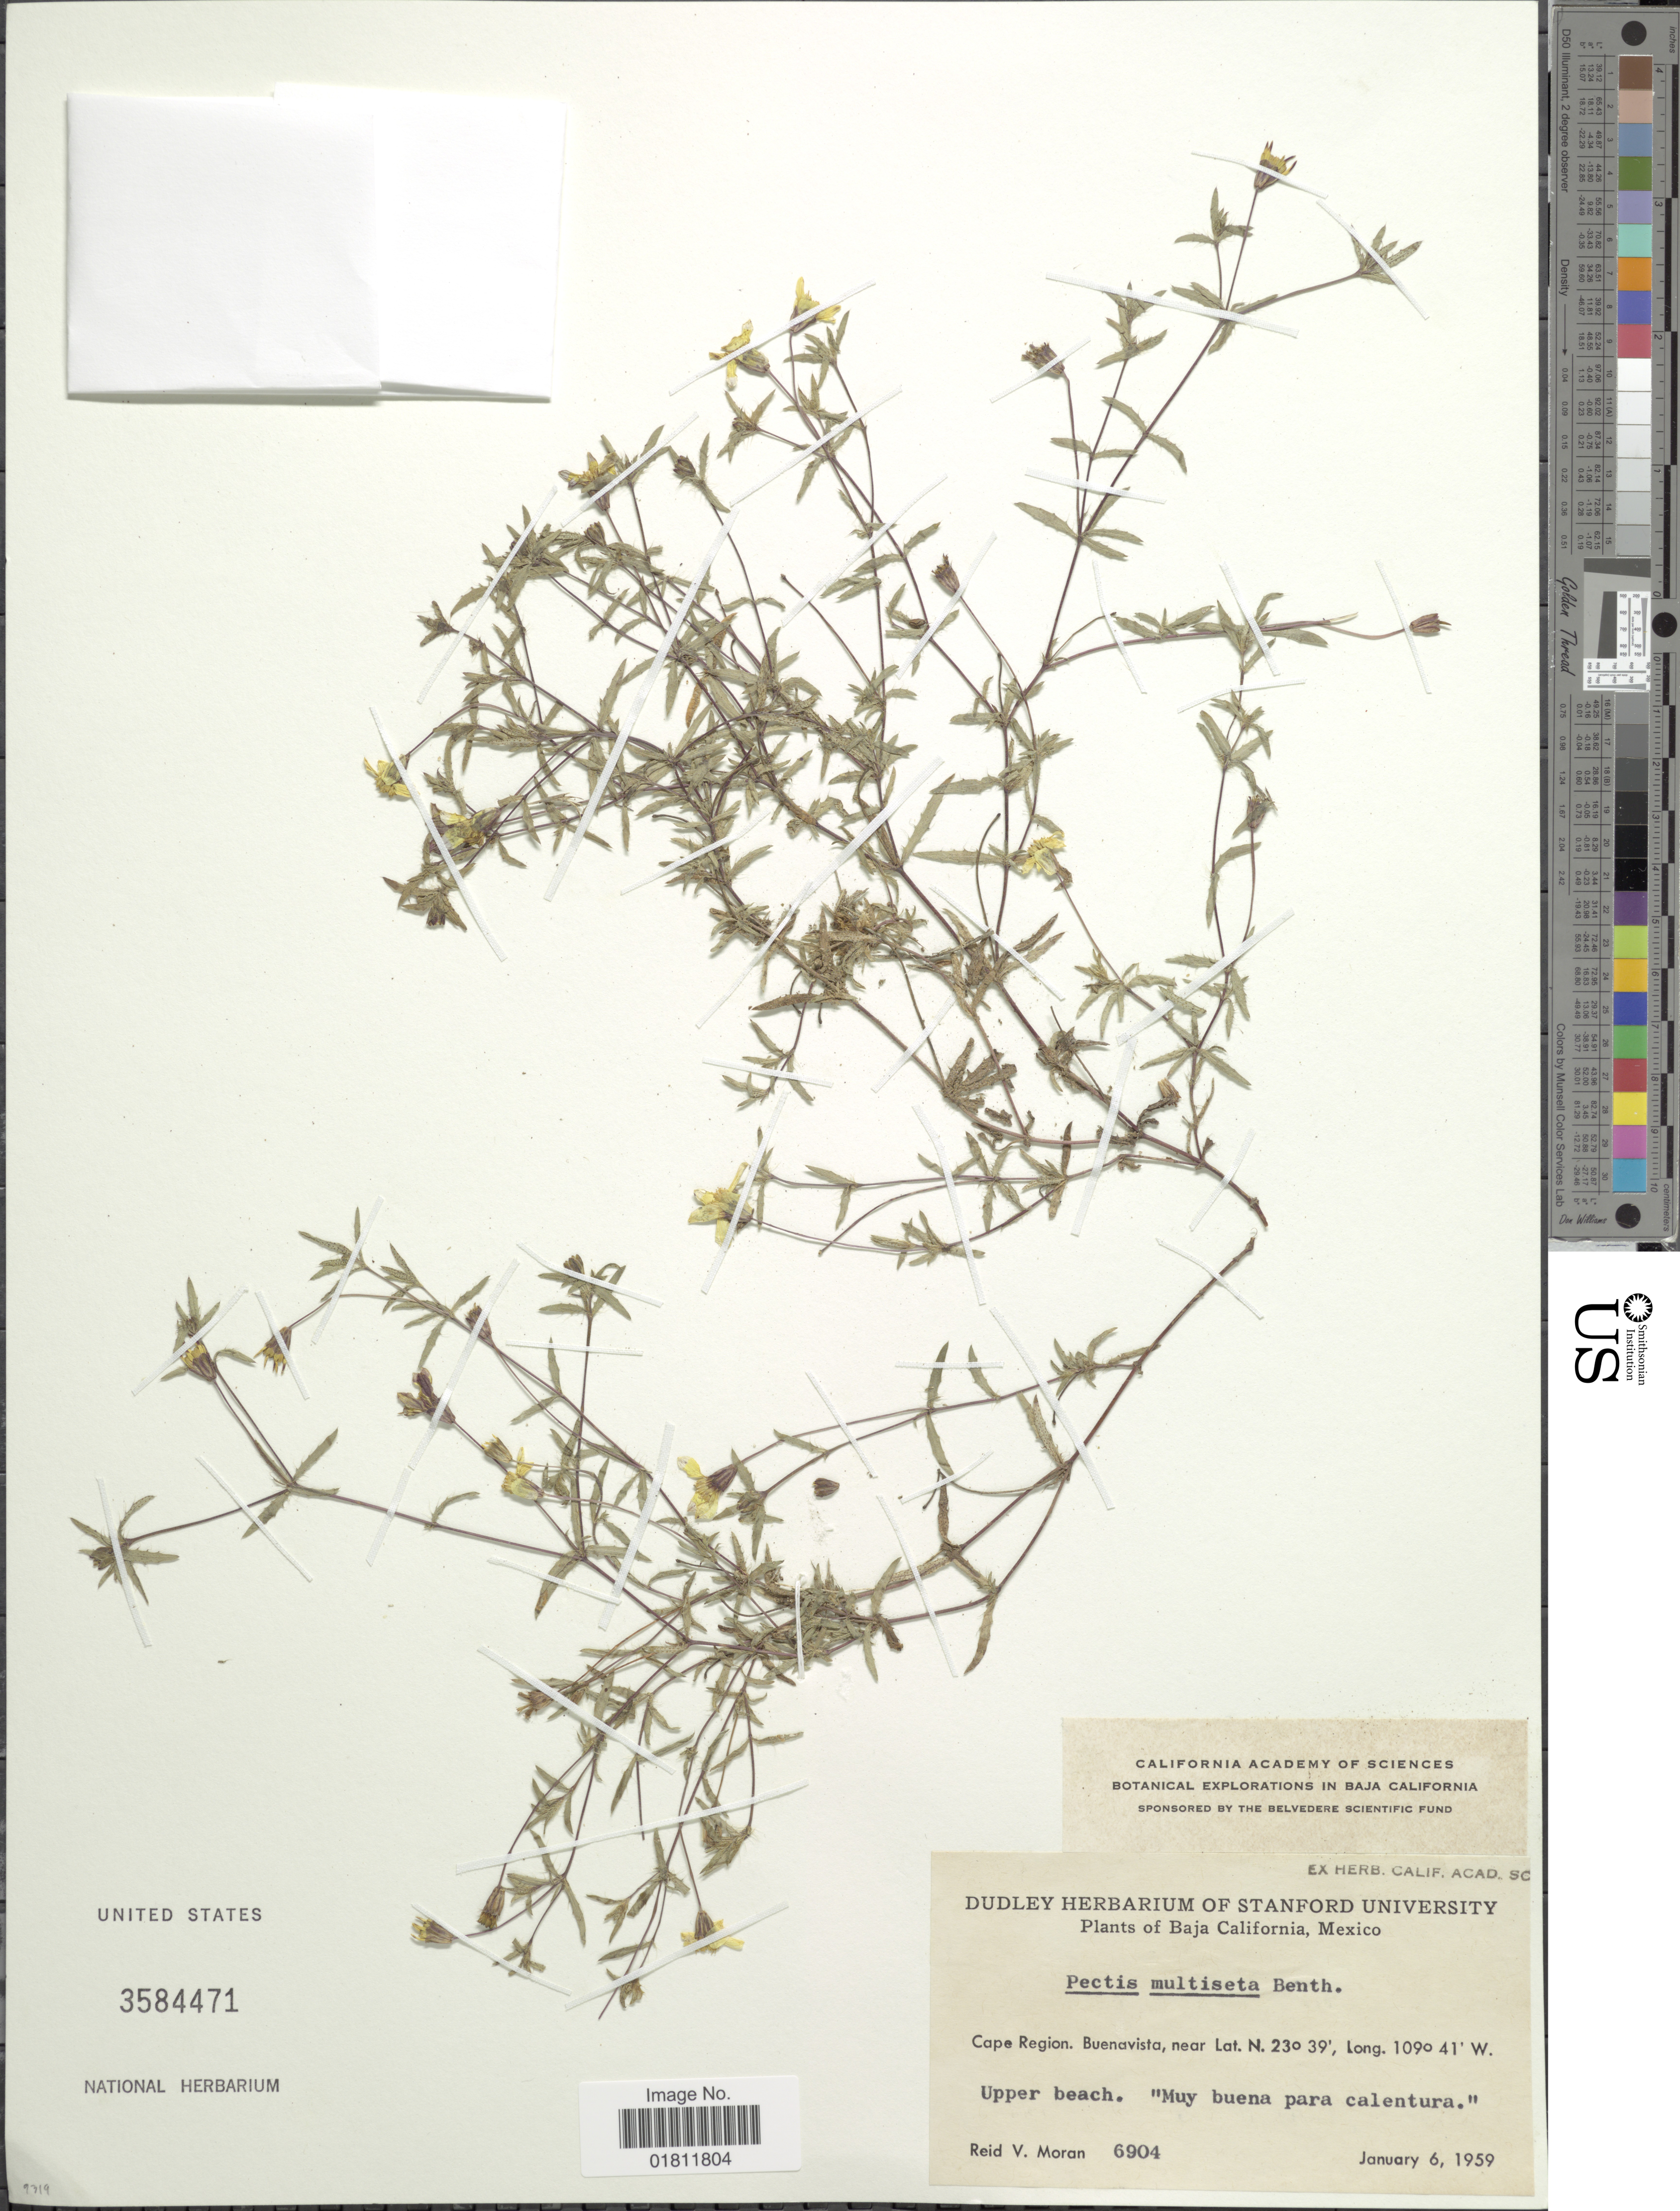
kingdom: Plantae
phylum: Tracheophyta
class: Magnoliopsida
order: Asterales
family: Asteraceae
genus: Pectis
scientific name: Pectis multiceps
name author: Urb.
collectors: R. V. Moran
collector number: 6904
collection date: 1959-01-06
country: Mexico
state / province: Baja California Sur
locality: Baja California. Cape region, Buenavista. Upper beach.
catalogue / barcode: US 3584471